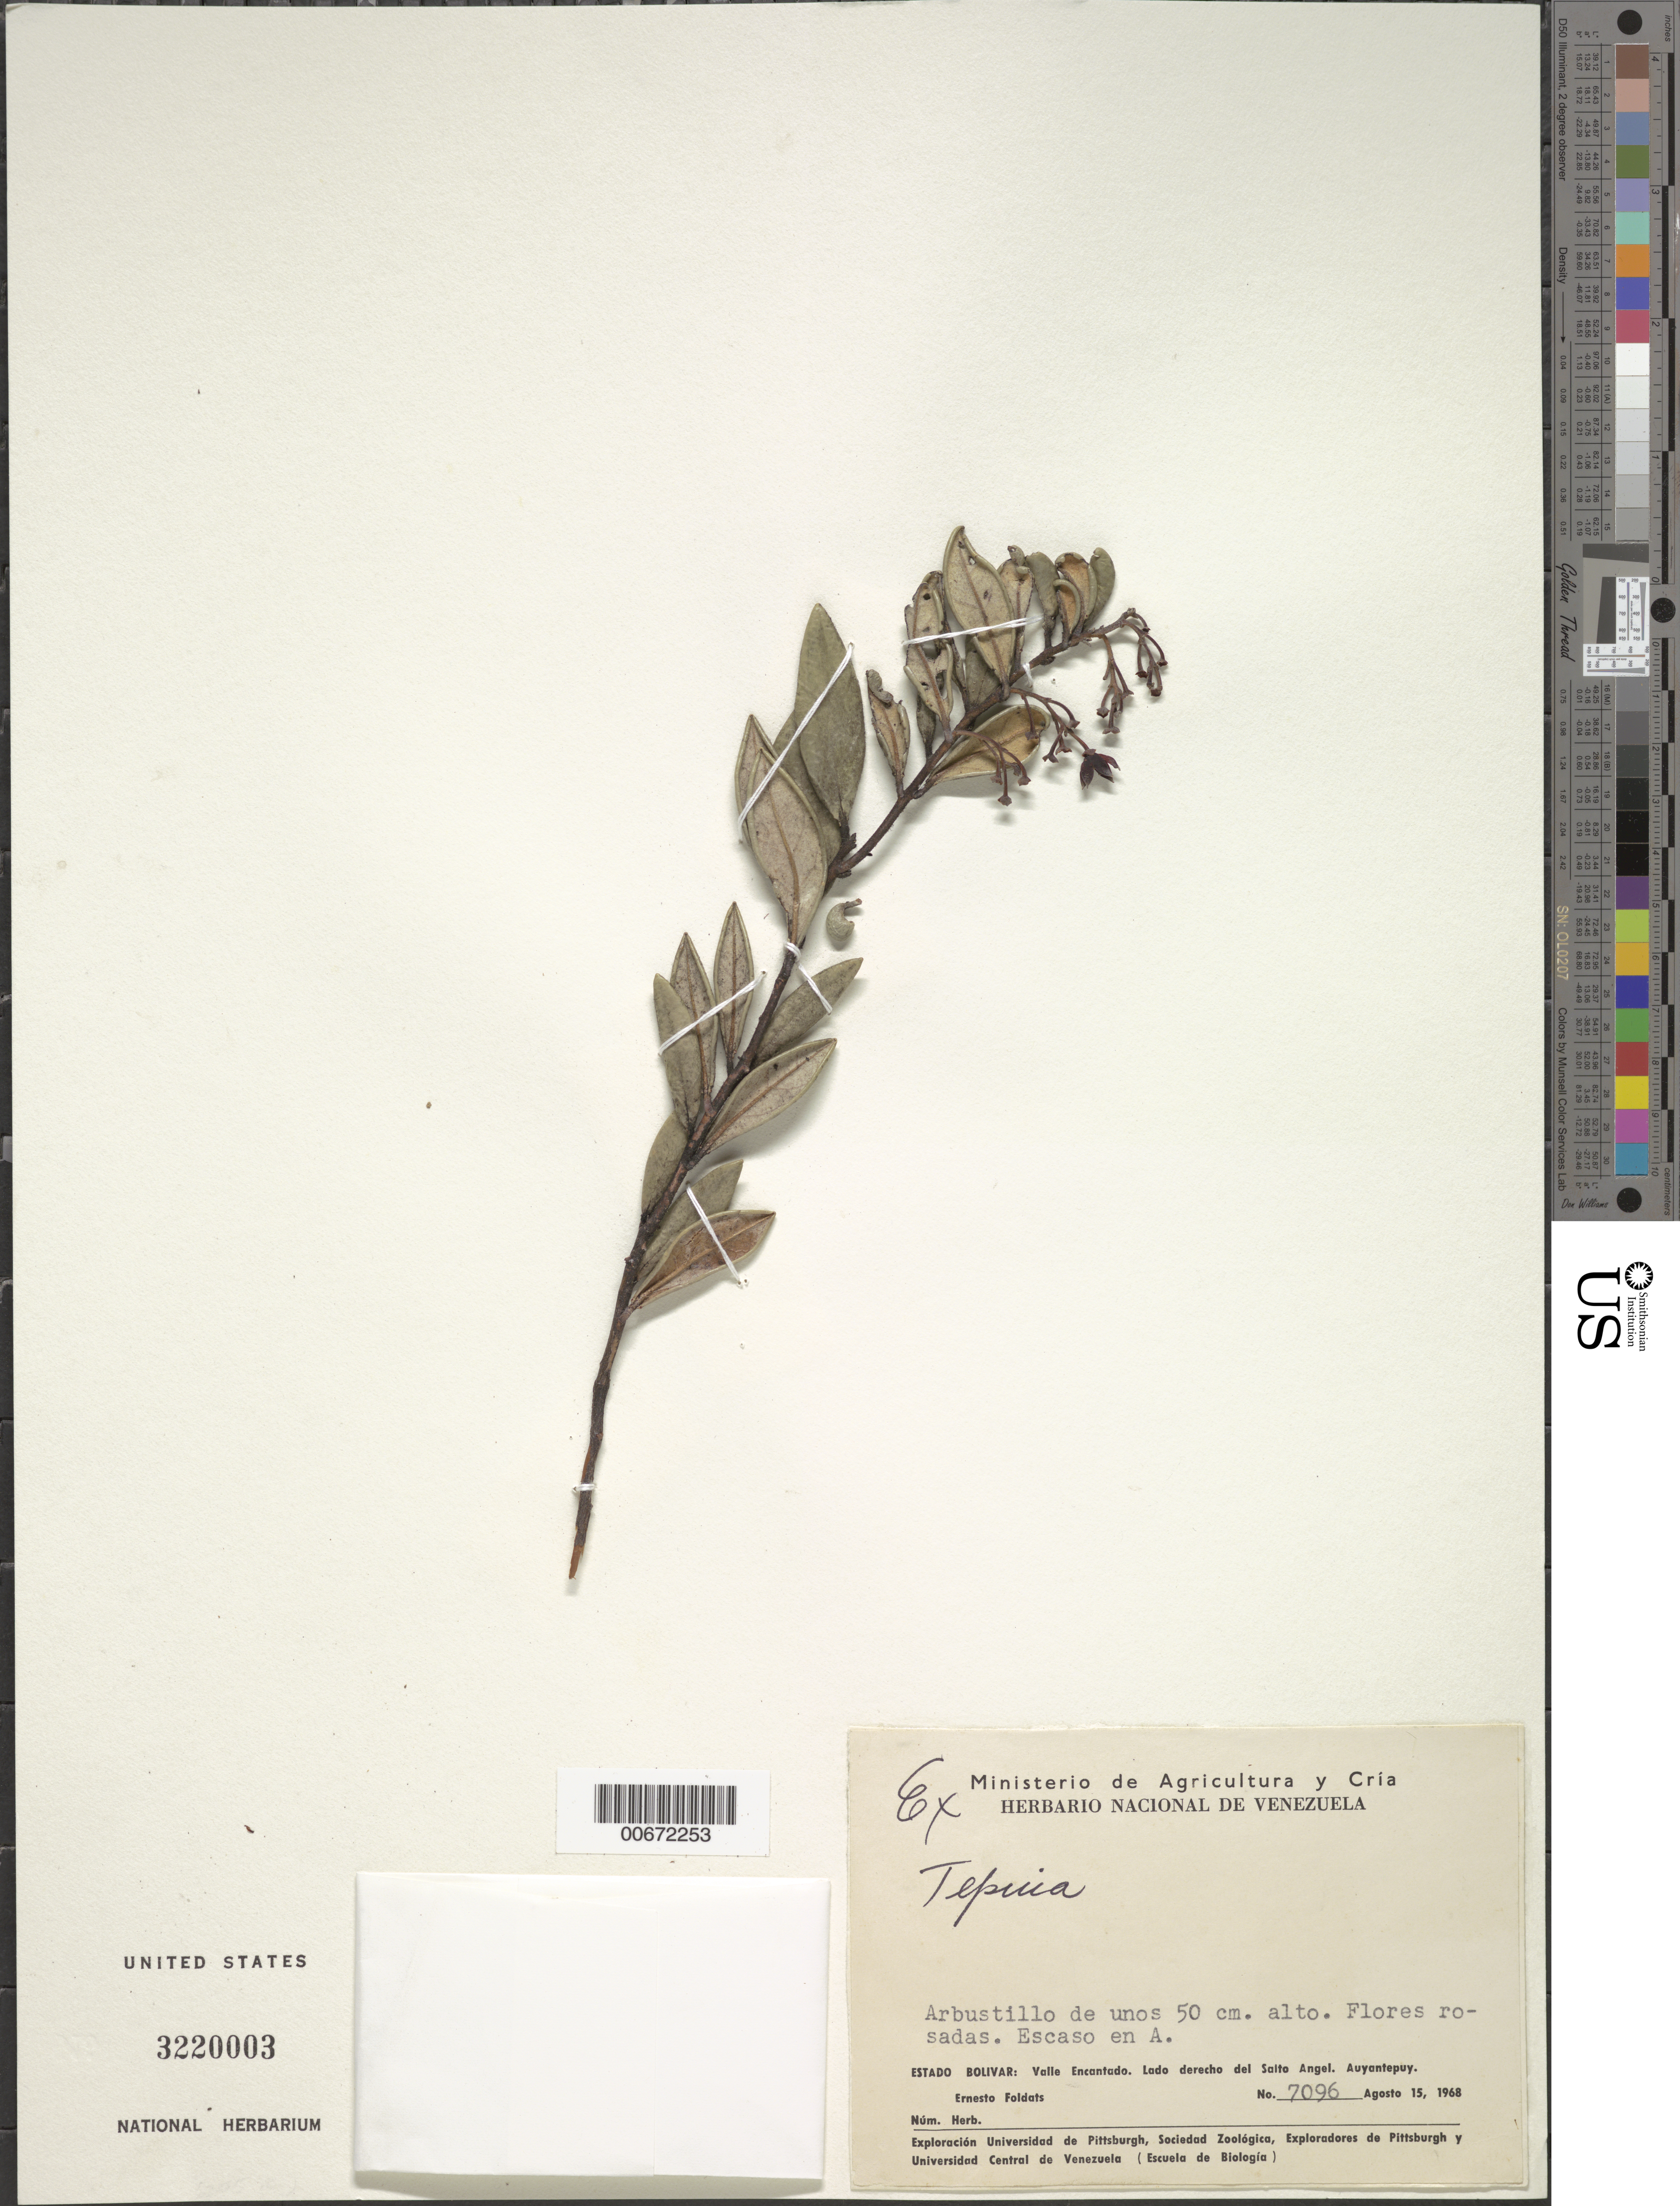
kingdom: Plantae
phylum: Tracheophyta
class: Magnoliopsida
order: Ericales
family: Ericaceae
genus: Tepuia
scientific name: Tepuia sp.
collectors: E. Foldats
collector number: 7096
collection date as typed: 15-Aug-68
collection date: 1968-08-15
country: Venezuela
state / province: Bolívar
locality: Valle Encantado, Salto Angel, Auyantepuy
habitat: Lado derrecho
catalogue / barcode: US 3220003